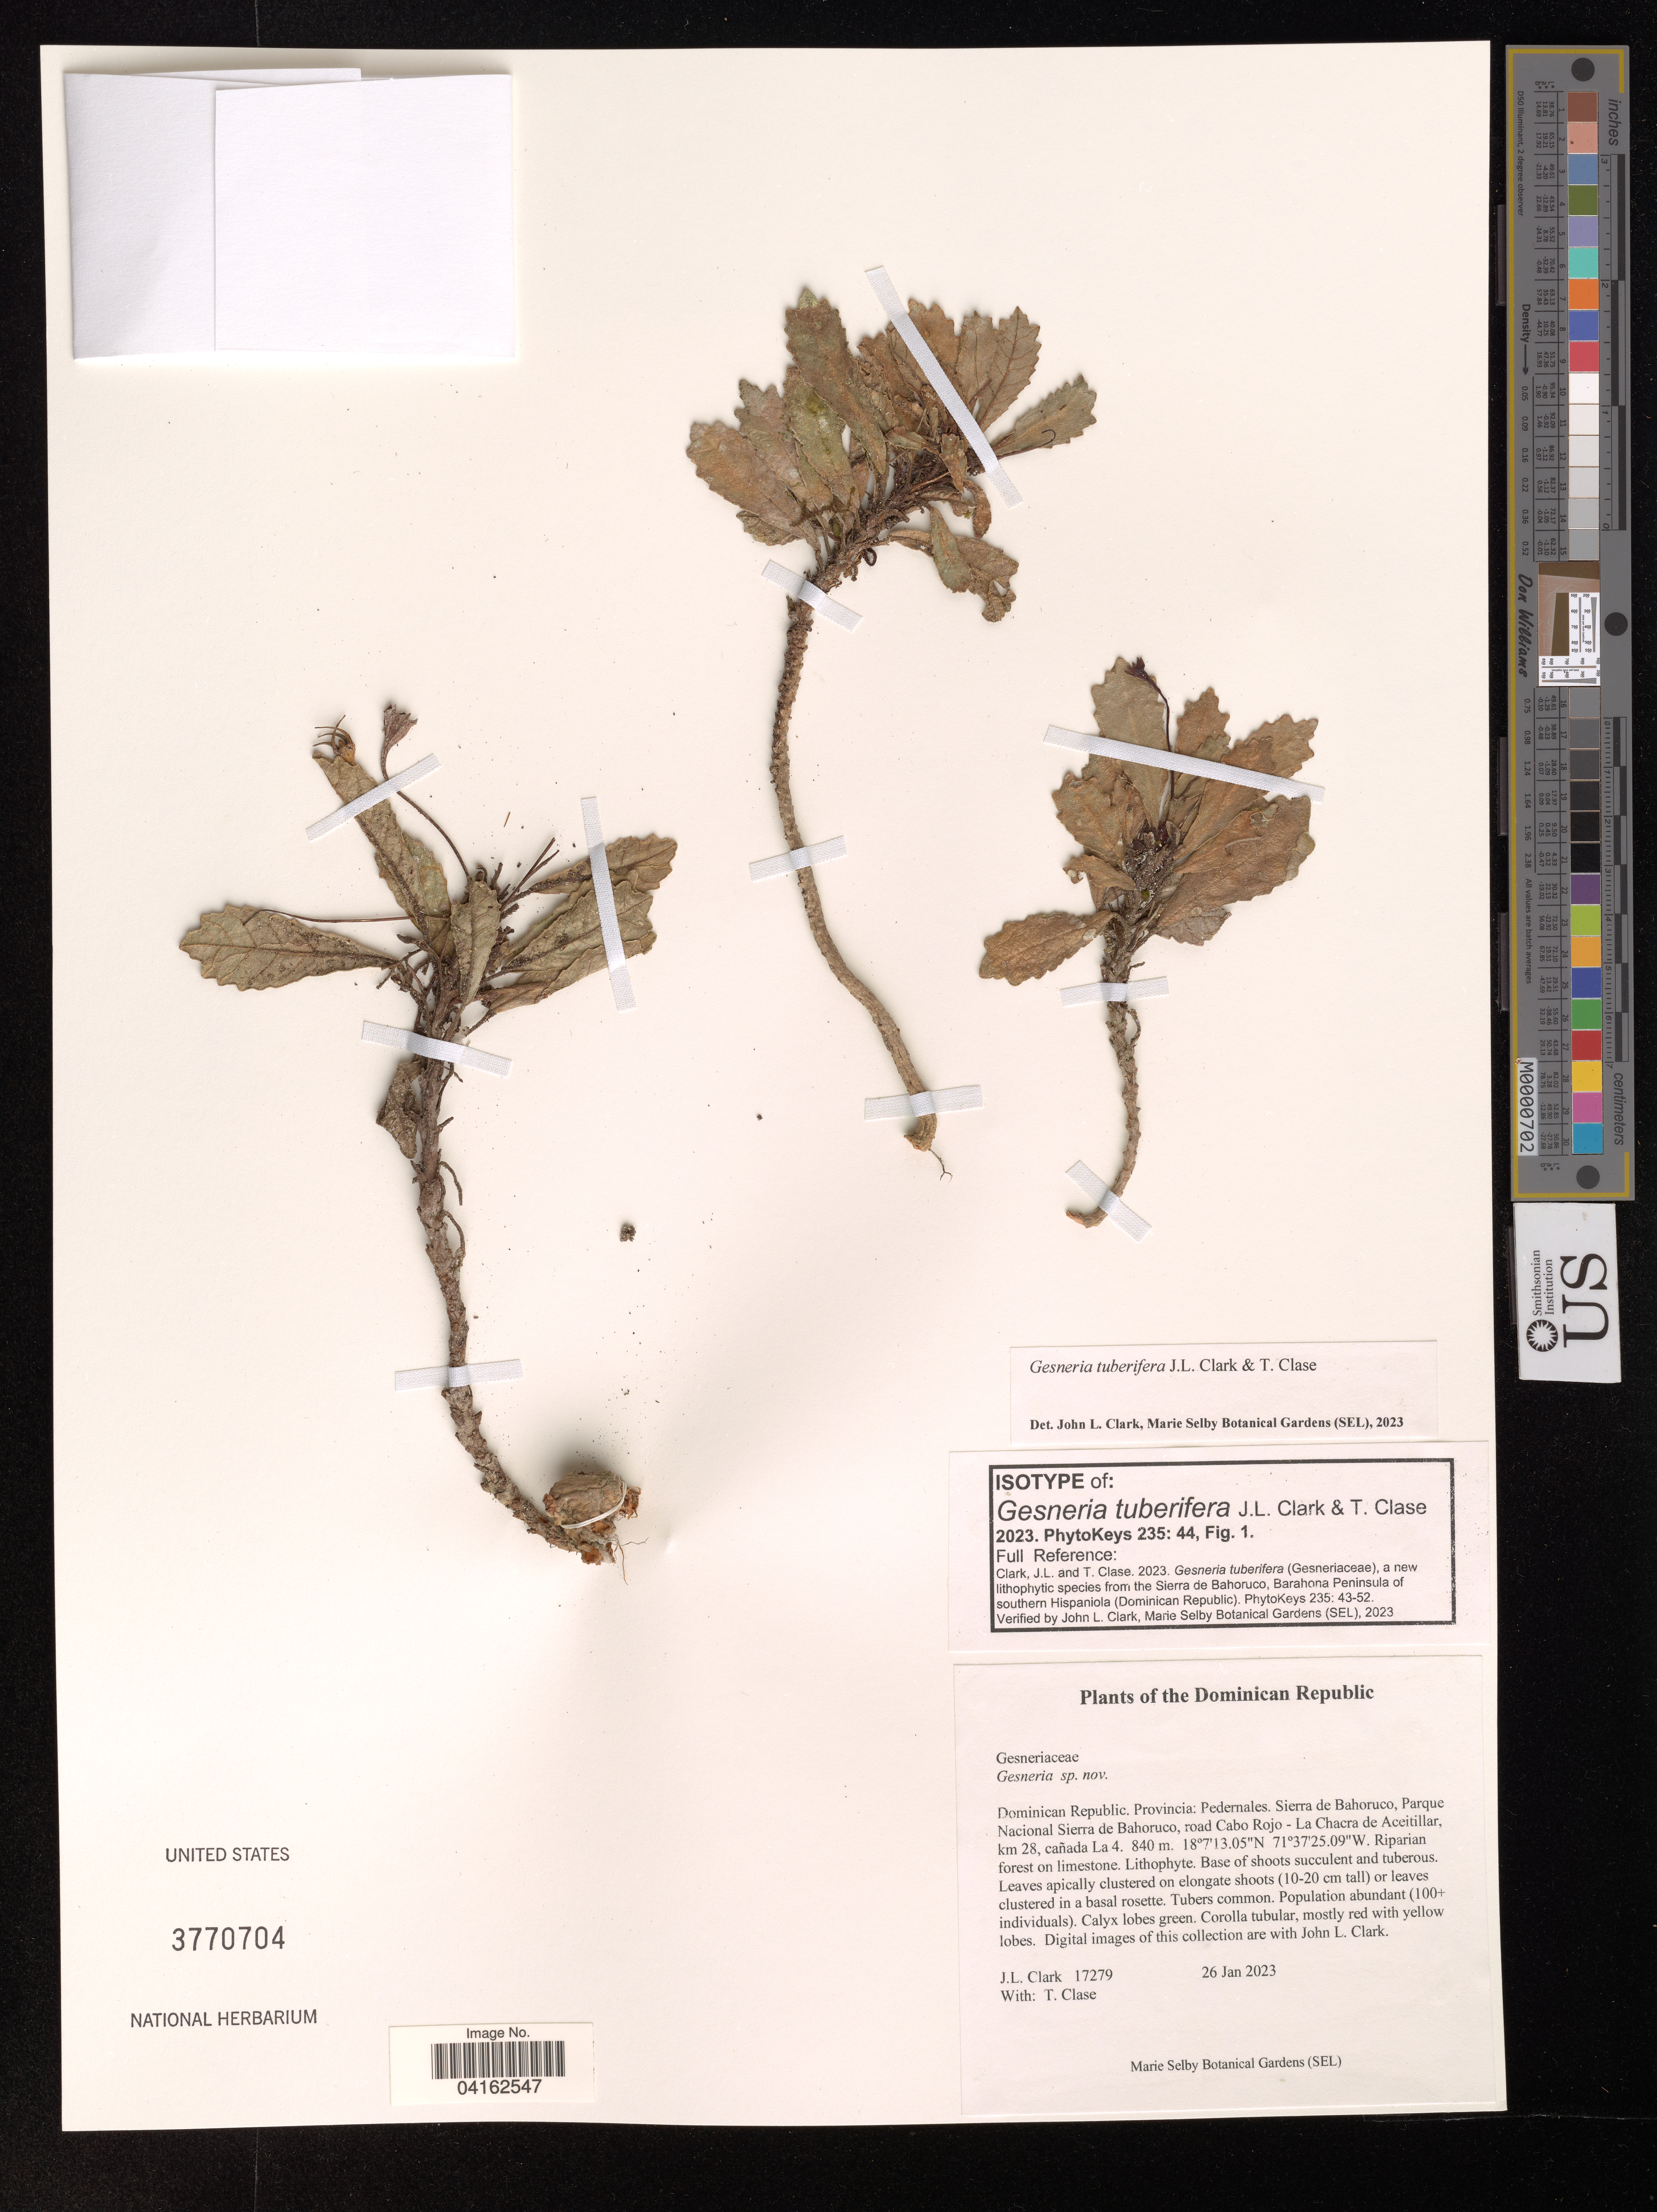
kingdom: Plantae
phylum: Tracheophyta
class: Magnoliopsida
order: Lamiales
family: Gesneriaceae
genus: Gesneria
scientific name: Gesneria tuberifera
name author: J.L. Clark & T. Clase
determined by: Clark, J. L., (SEL), The Marie Selby Botanical Garden (UNITED STATES)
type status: Isotype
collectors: J. L. Clark & T. Clase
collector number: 17279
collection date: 2023-01-26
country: Dominican Republic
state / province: Pedernales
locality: Sierra de Bahoruco, Parque Nacional Sierra de Bahoruco, road Cabo Rojo - La Chacra de Aceitillar, km 28, cañada La 4.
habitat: riparian forest on limestone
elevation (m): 840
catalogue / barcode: US 3770704